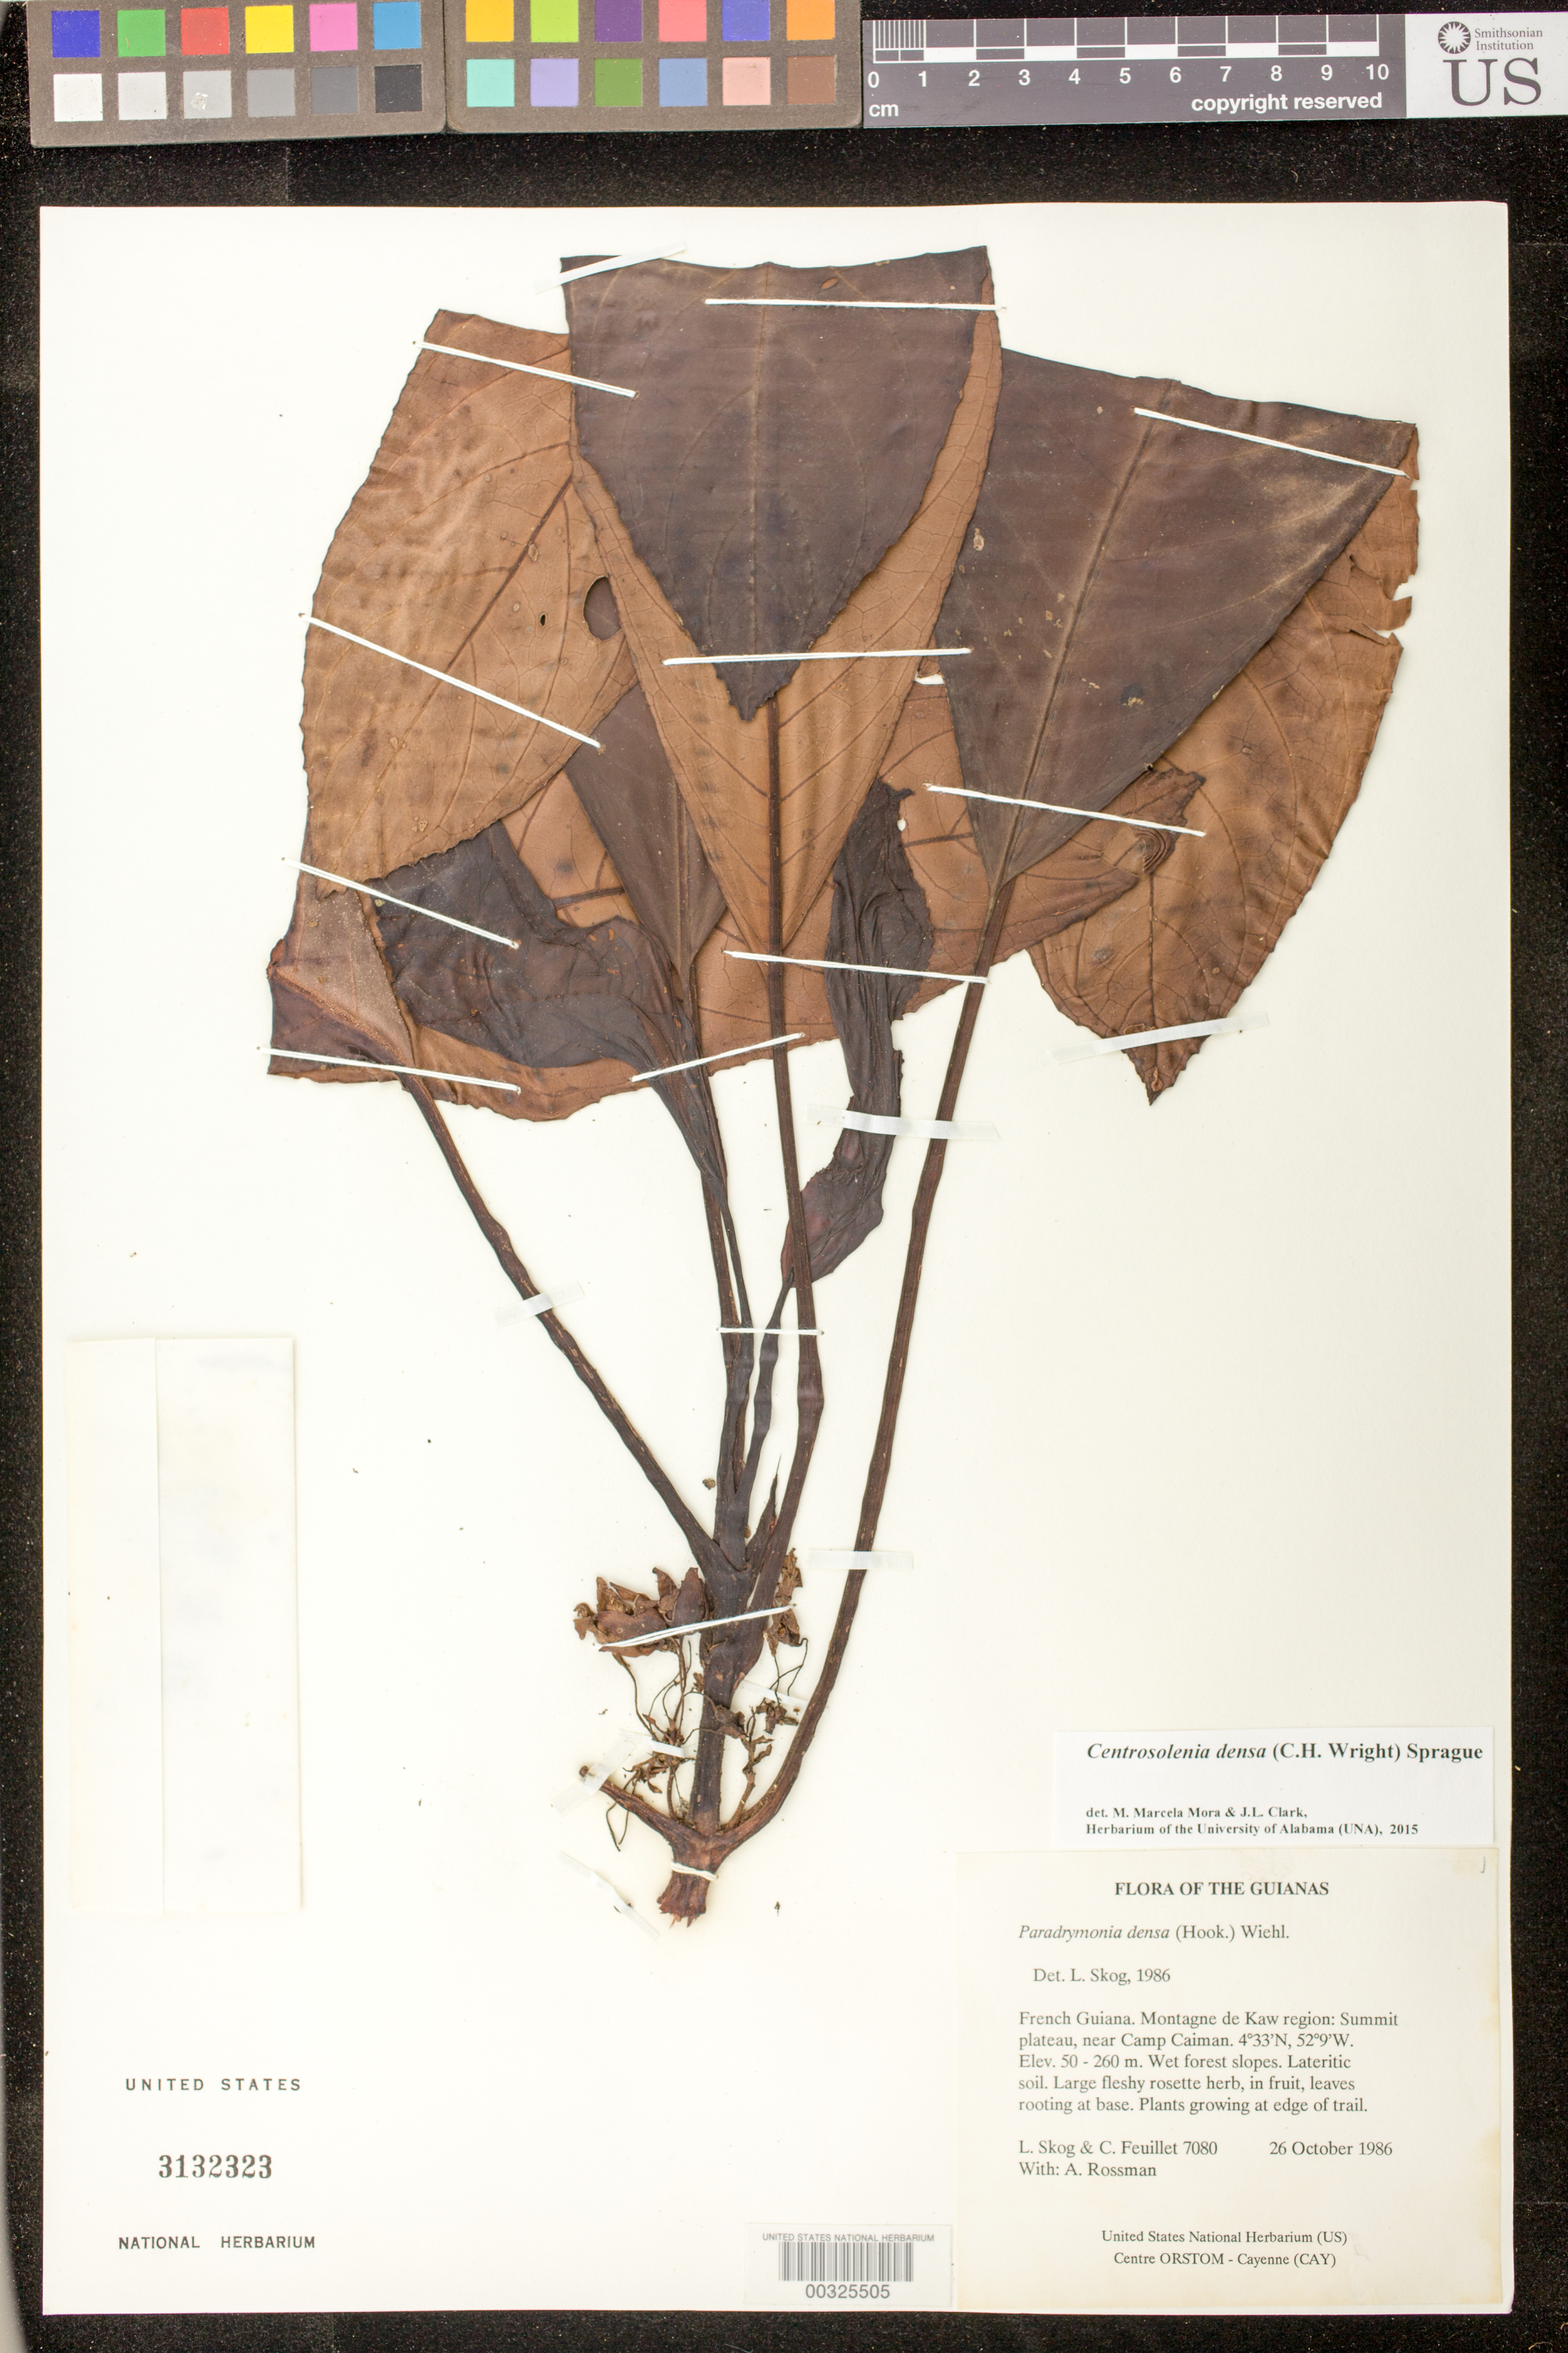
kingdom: Plantae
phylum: Tracheophyta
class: Magnoliopsida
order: Lamiales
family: Gesneriaceae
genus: Centrosolenia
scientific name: Centrosolenia densa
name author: (C.H. Wright) Sprague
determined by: Mora, M. M.; Clark, J. L.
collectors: L. E. Skog, C. Feuillet & A. Rossman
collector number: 7080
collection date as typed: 26 Oct 1986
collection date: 1986-10-26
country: French Guiana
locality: Montagne de Kaw region: Summit plateau, near Camp Caiman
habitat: Wet forest slopes, lateritic soil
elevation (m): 50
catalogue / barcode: US 3132323